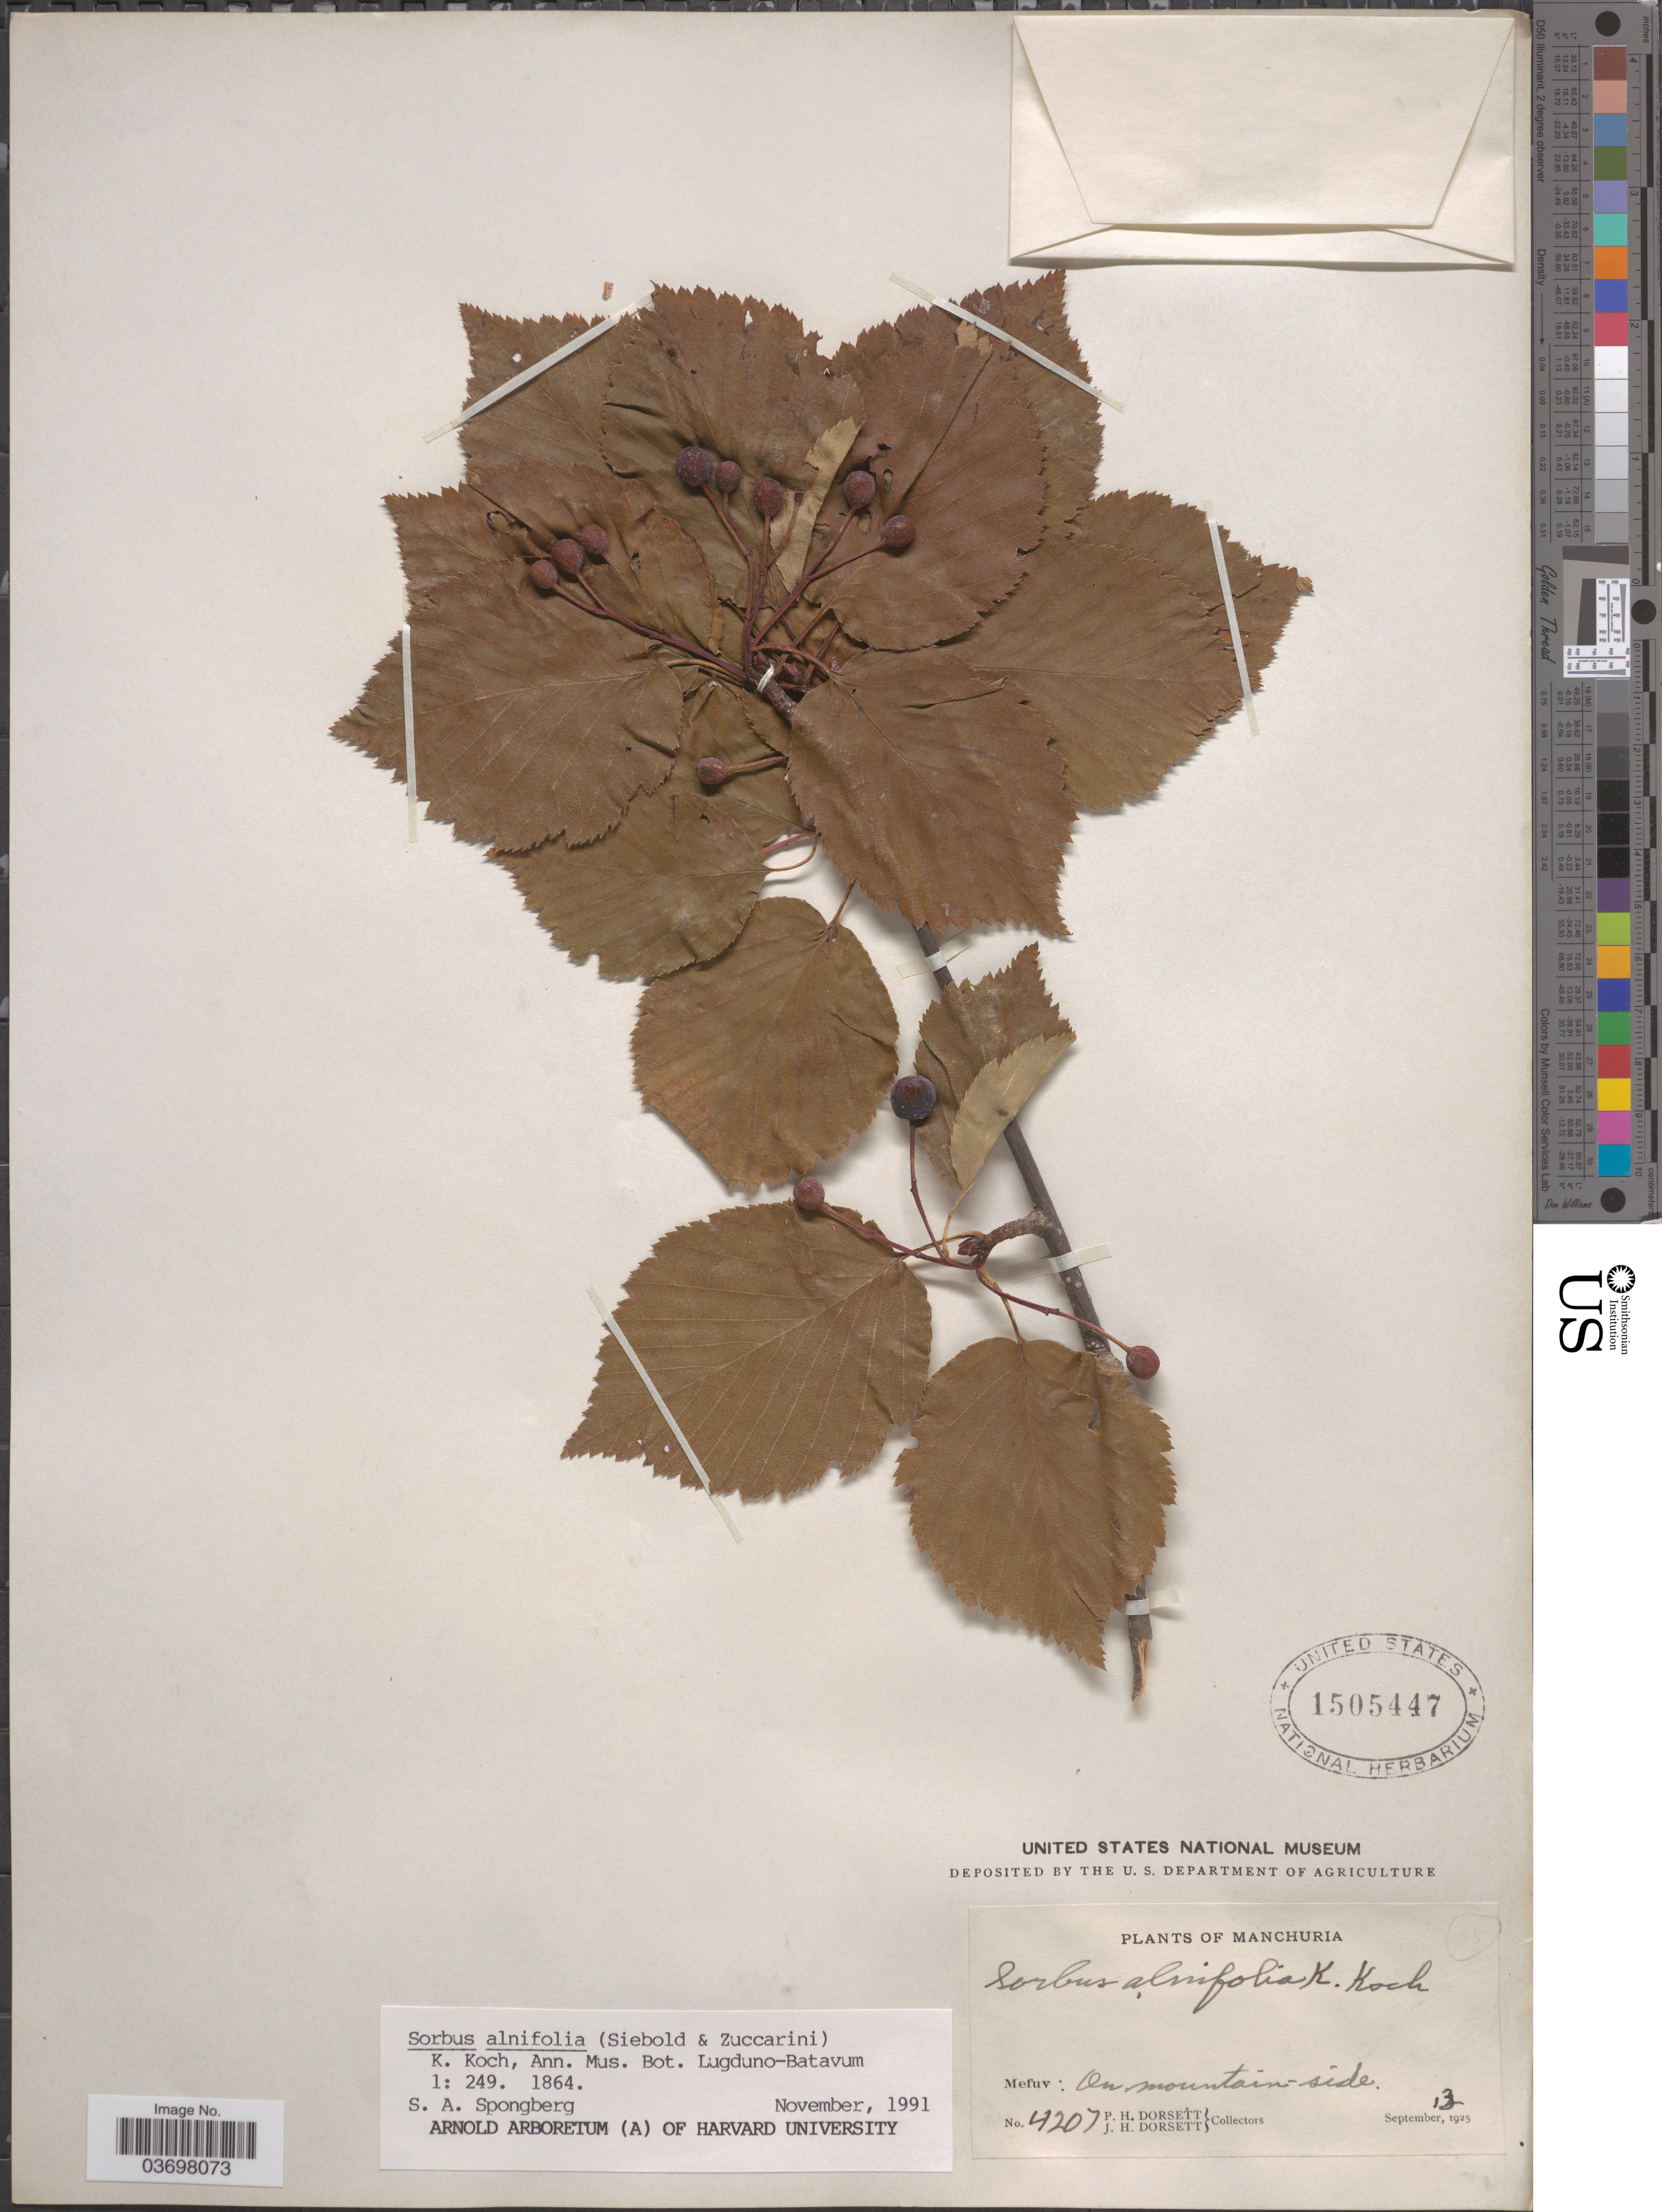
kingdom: Plantae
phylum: Tracheophyta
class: Magnoliopsida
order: Rosales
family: Rosaceae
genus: Sorbus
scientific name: Sorbus alnifolia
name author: (Siebold & Zucc.) K. Koch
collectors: P. H. Dorsett & J. Dorsett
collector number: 4207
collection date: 1925-09-13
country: China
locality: Manchuria. Mefuv: On mountain-side.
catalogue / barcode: US 1505447